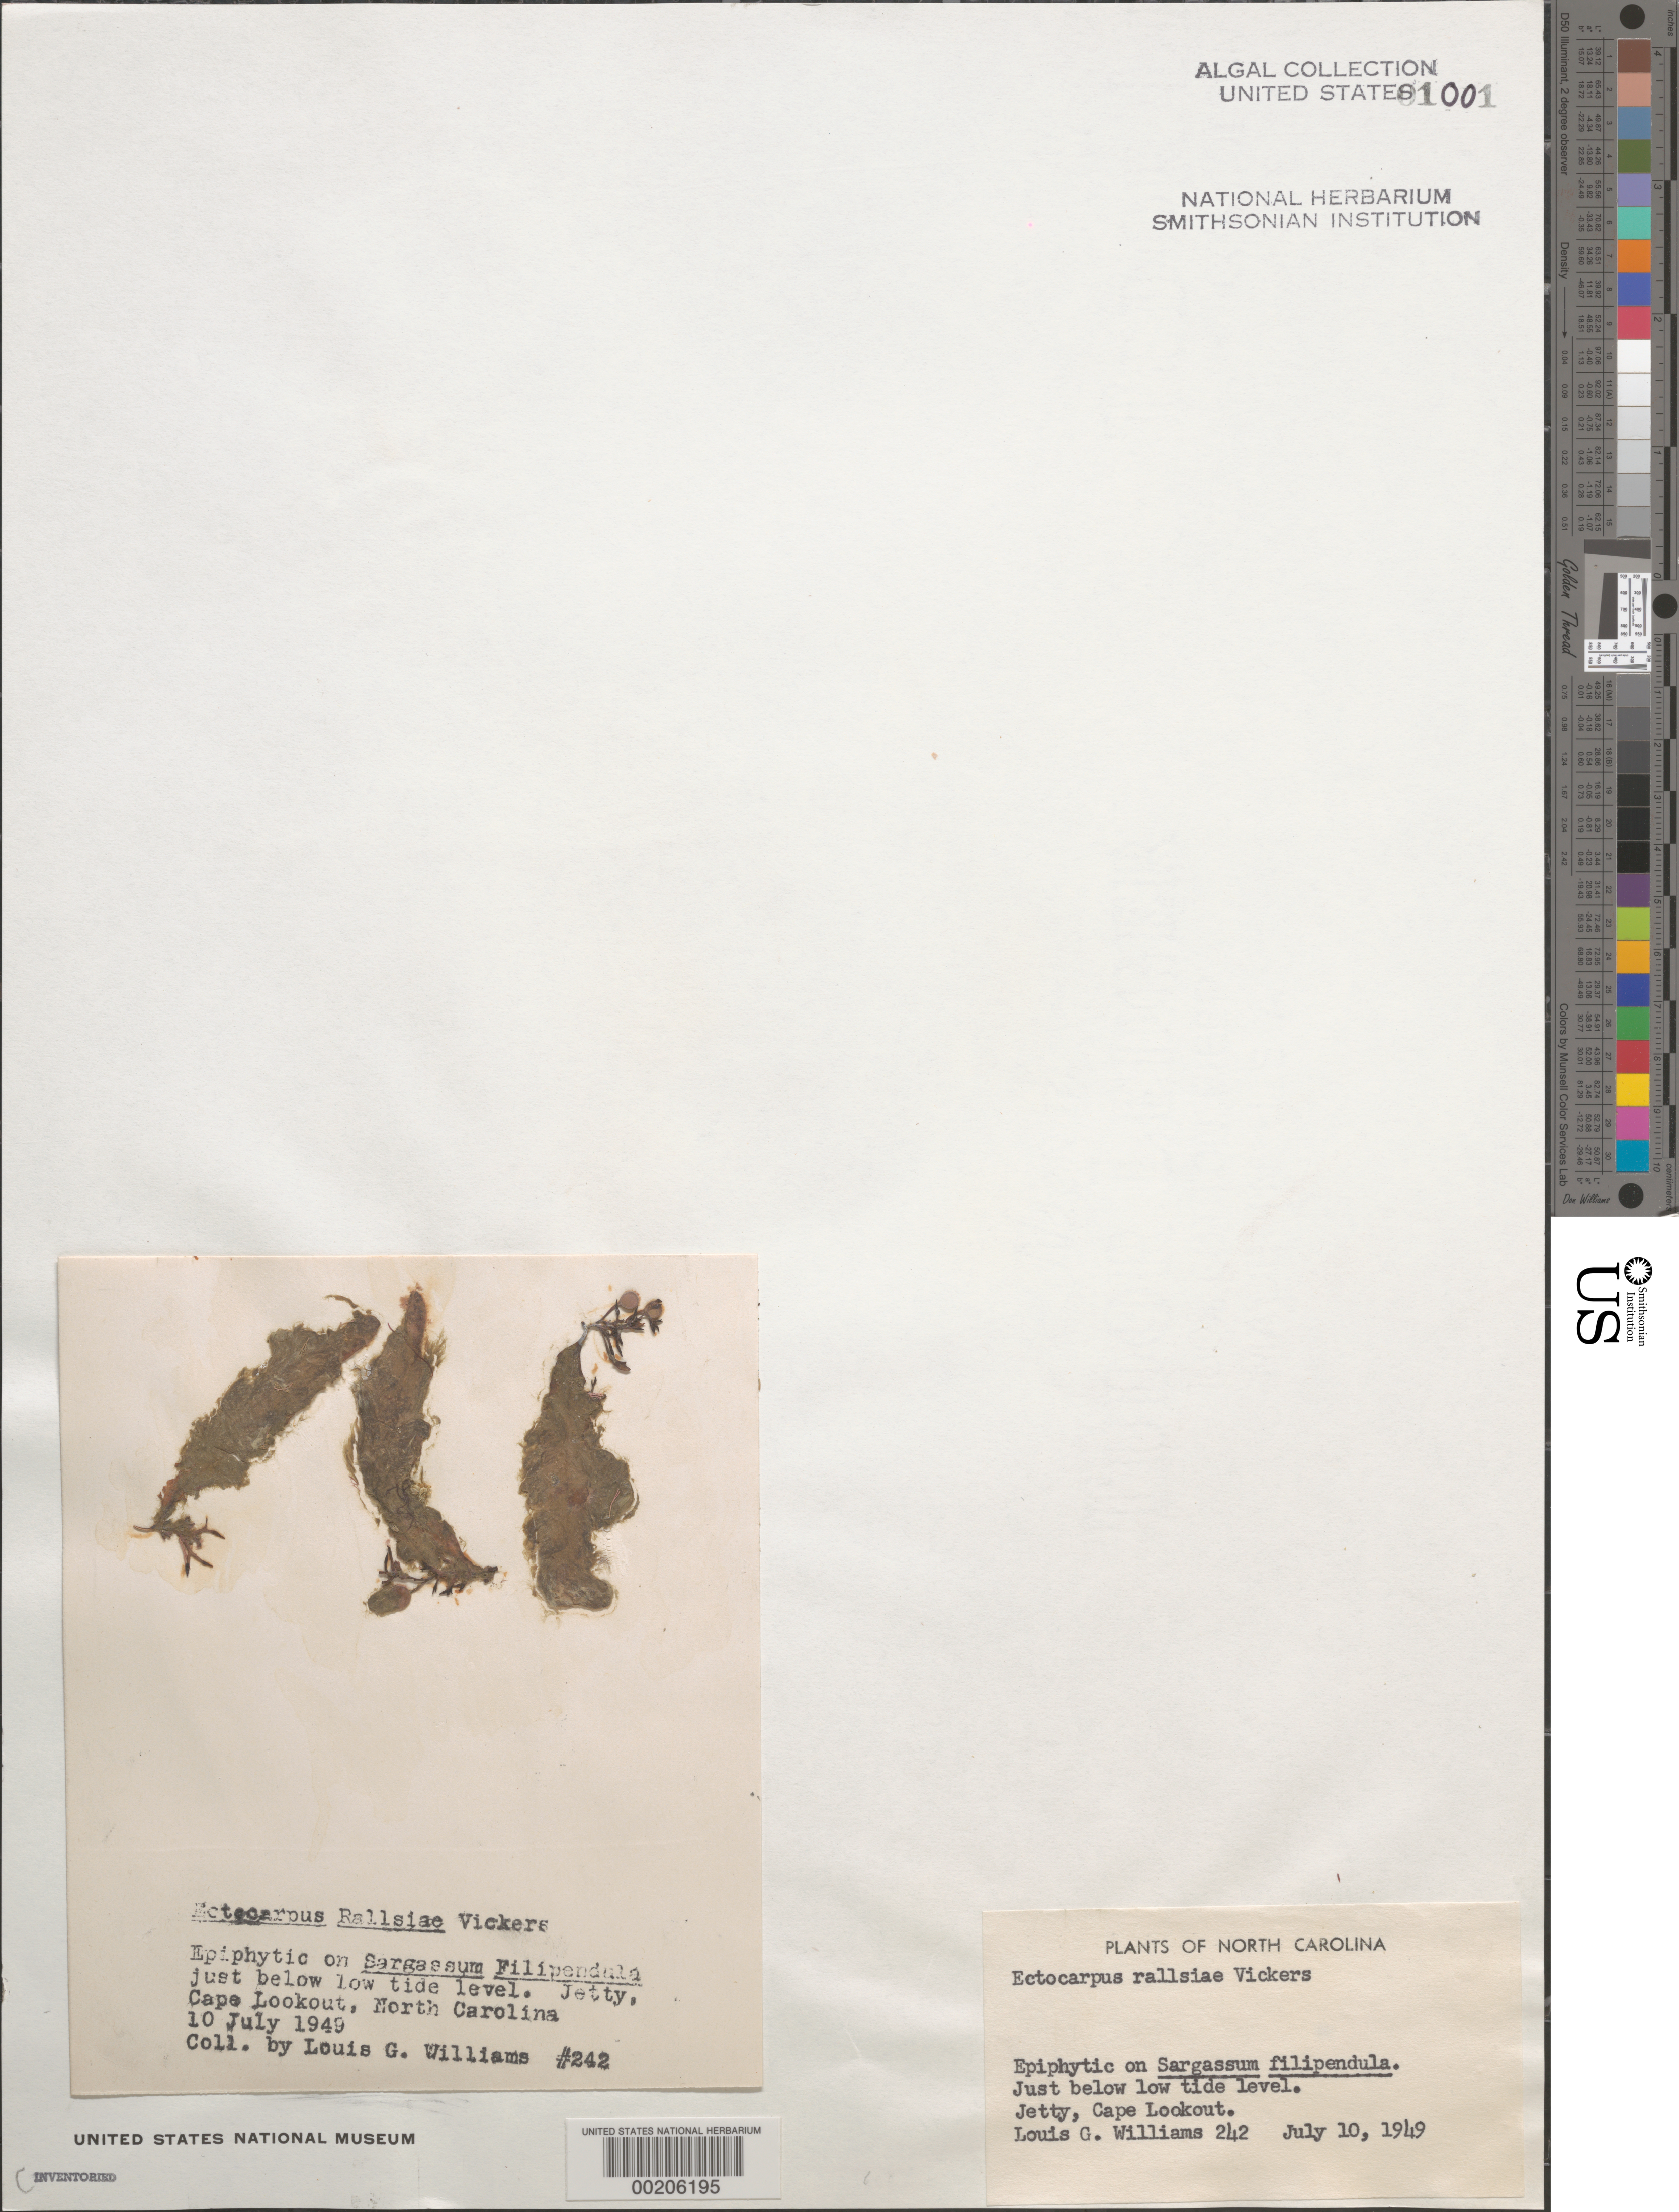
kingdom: Chromista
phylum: Ochrophyta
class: Phaeophyceae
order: Ectocarpales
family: Ectocarpaceae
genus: Ectocarpus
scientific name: Ectocarpus rallsiae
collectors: L. G. Williams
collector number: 242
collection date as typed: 10 Jul 1949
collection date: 1949-07-10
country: United States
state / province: North Carolina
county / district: Carteret County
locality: Cape Lookout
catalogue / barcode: US 1001